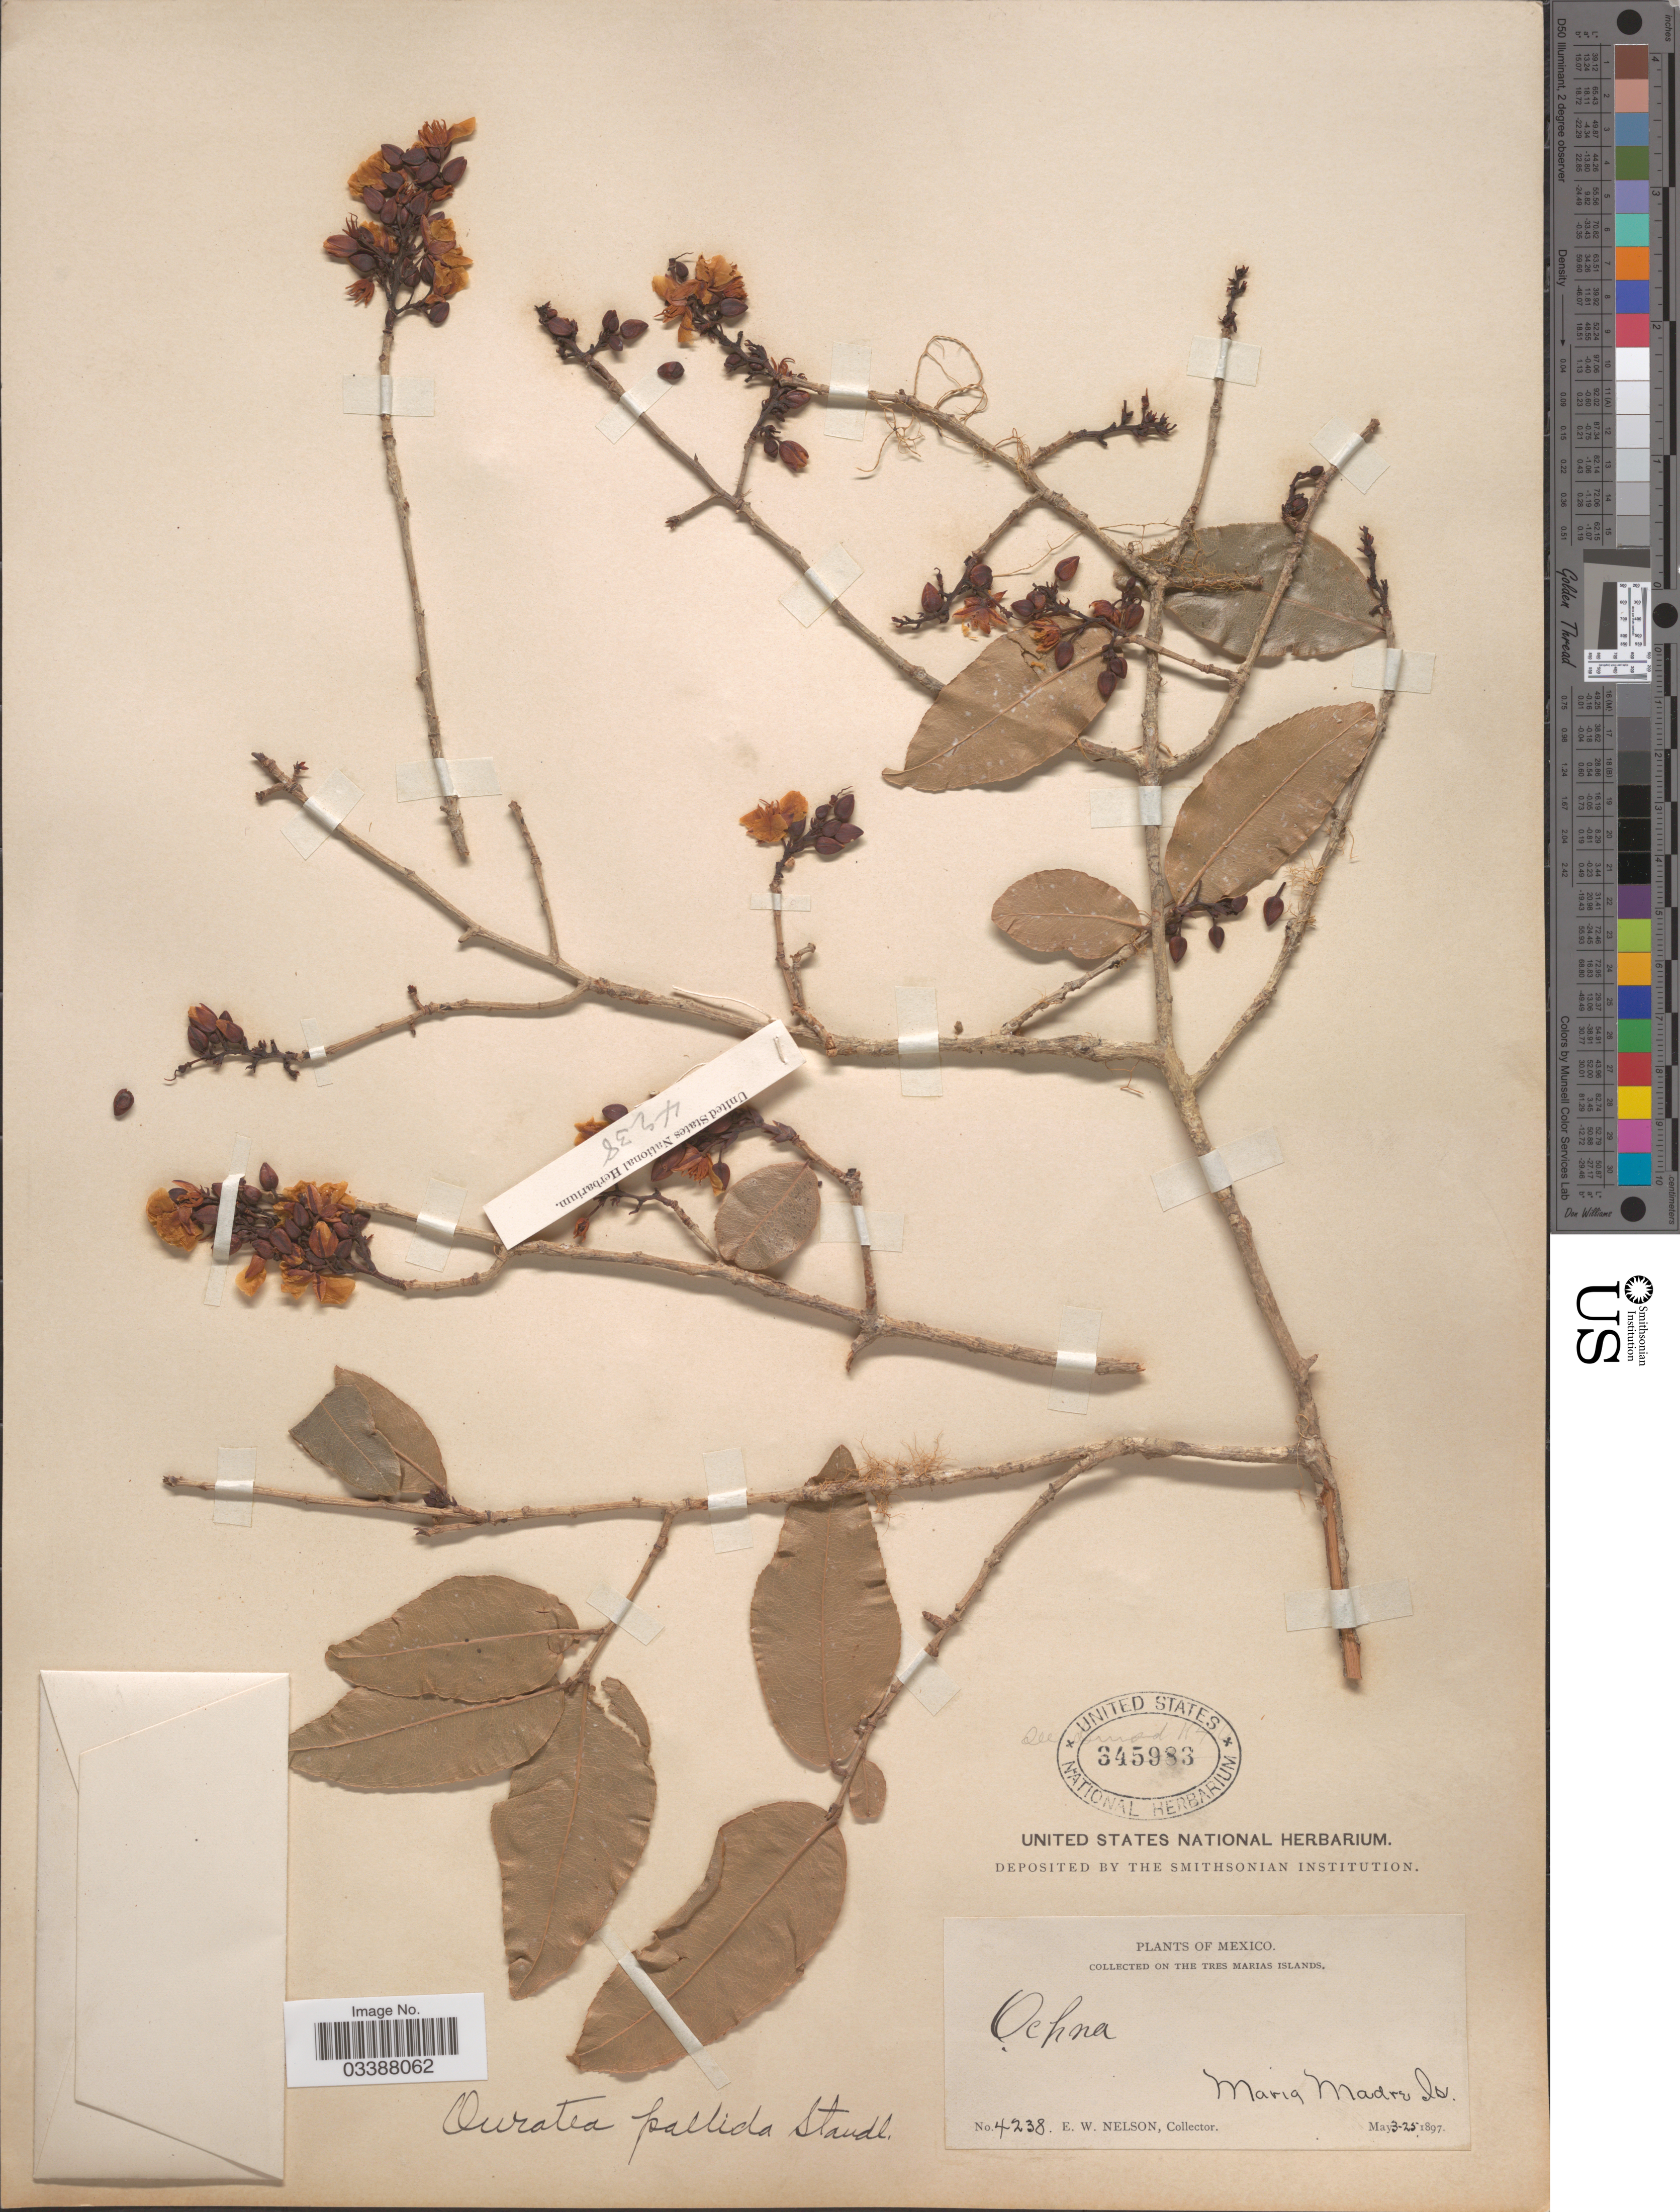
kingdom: Plantae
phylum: Tracheophyta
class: Magnoliopsida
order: Malpighiales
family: Ochnaceae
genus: Ouratea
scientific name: Ouratea mexicana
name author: (Humb.) Engl.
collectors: E. W. Nelson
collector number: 4238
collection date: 1897-05-03/1897-05-25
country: Mexico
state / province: Nayarit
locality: The Tres Marias Islands. Maria Madre Is.